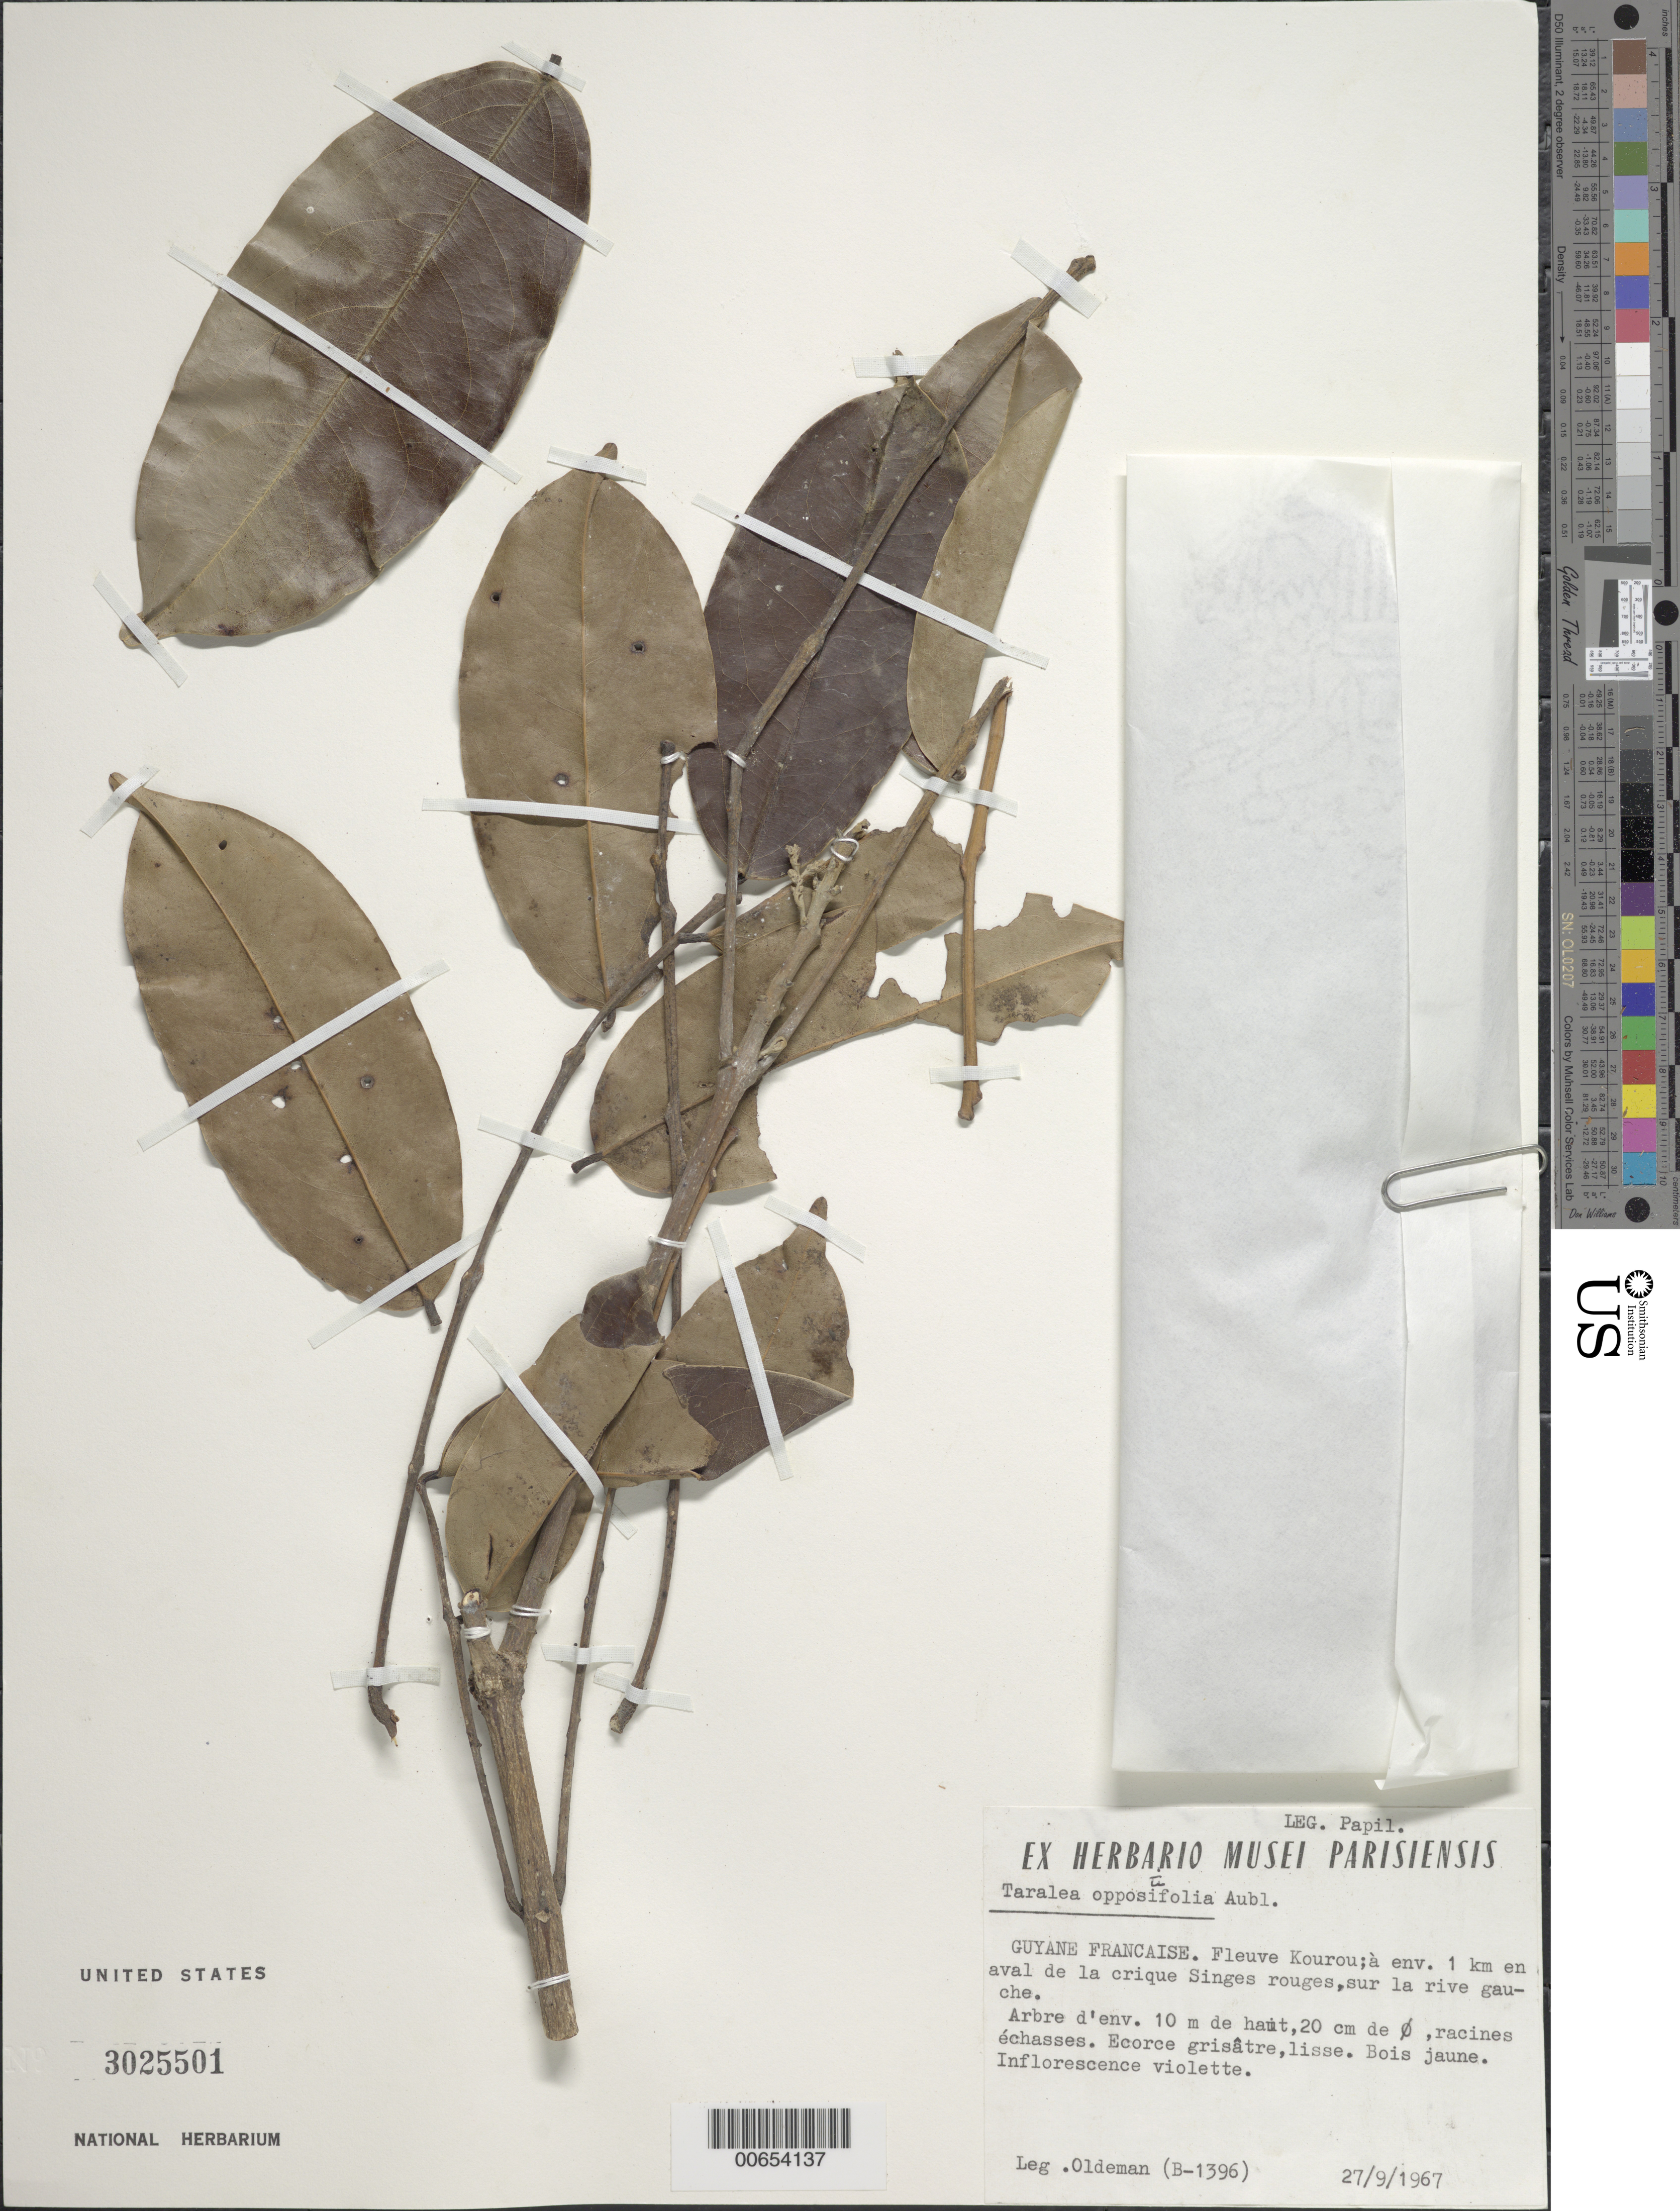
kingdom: Plantae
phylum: Tracheophyta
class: Magnoliopsida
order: Fabales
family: Fabaceae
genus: Taralea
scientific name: Taralea oppositifolia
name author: Aubl.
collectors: R. Oldeman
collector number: B 1396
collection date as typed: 27-Sep-67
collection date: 1967-09-27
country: French Guiana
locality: Fleuve Kourou, env. 1 km en aval de la crique Singes rouges, sur la rive gauche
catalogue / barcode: US 3025501